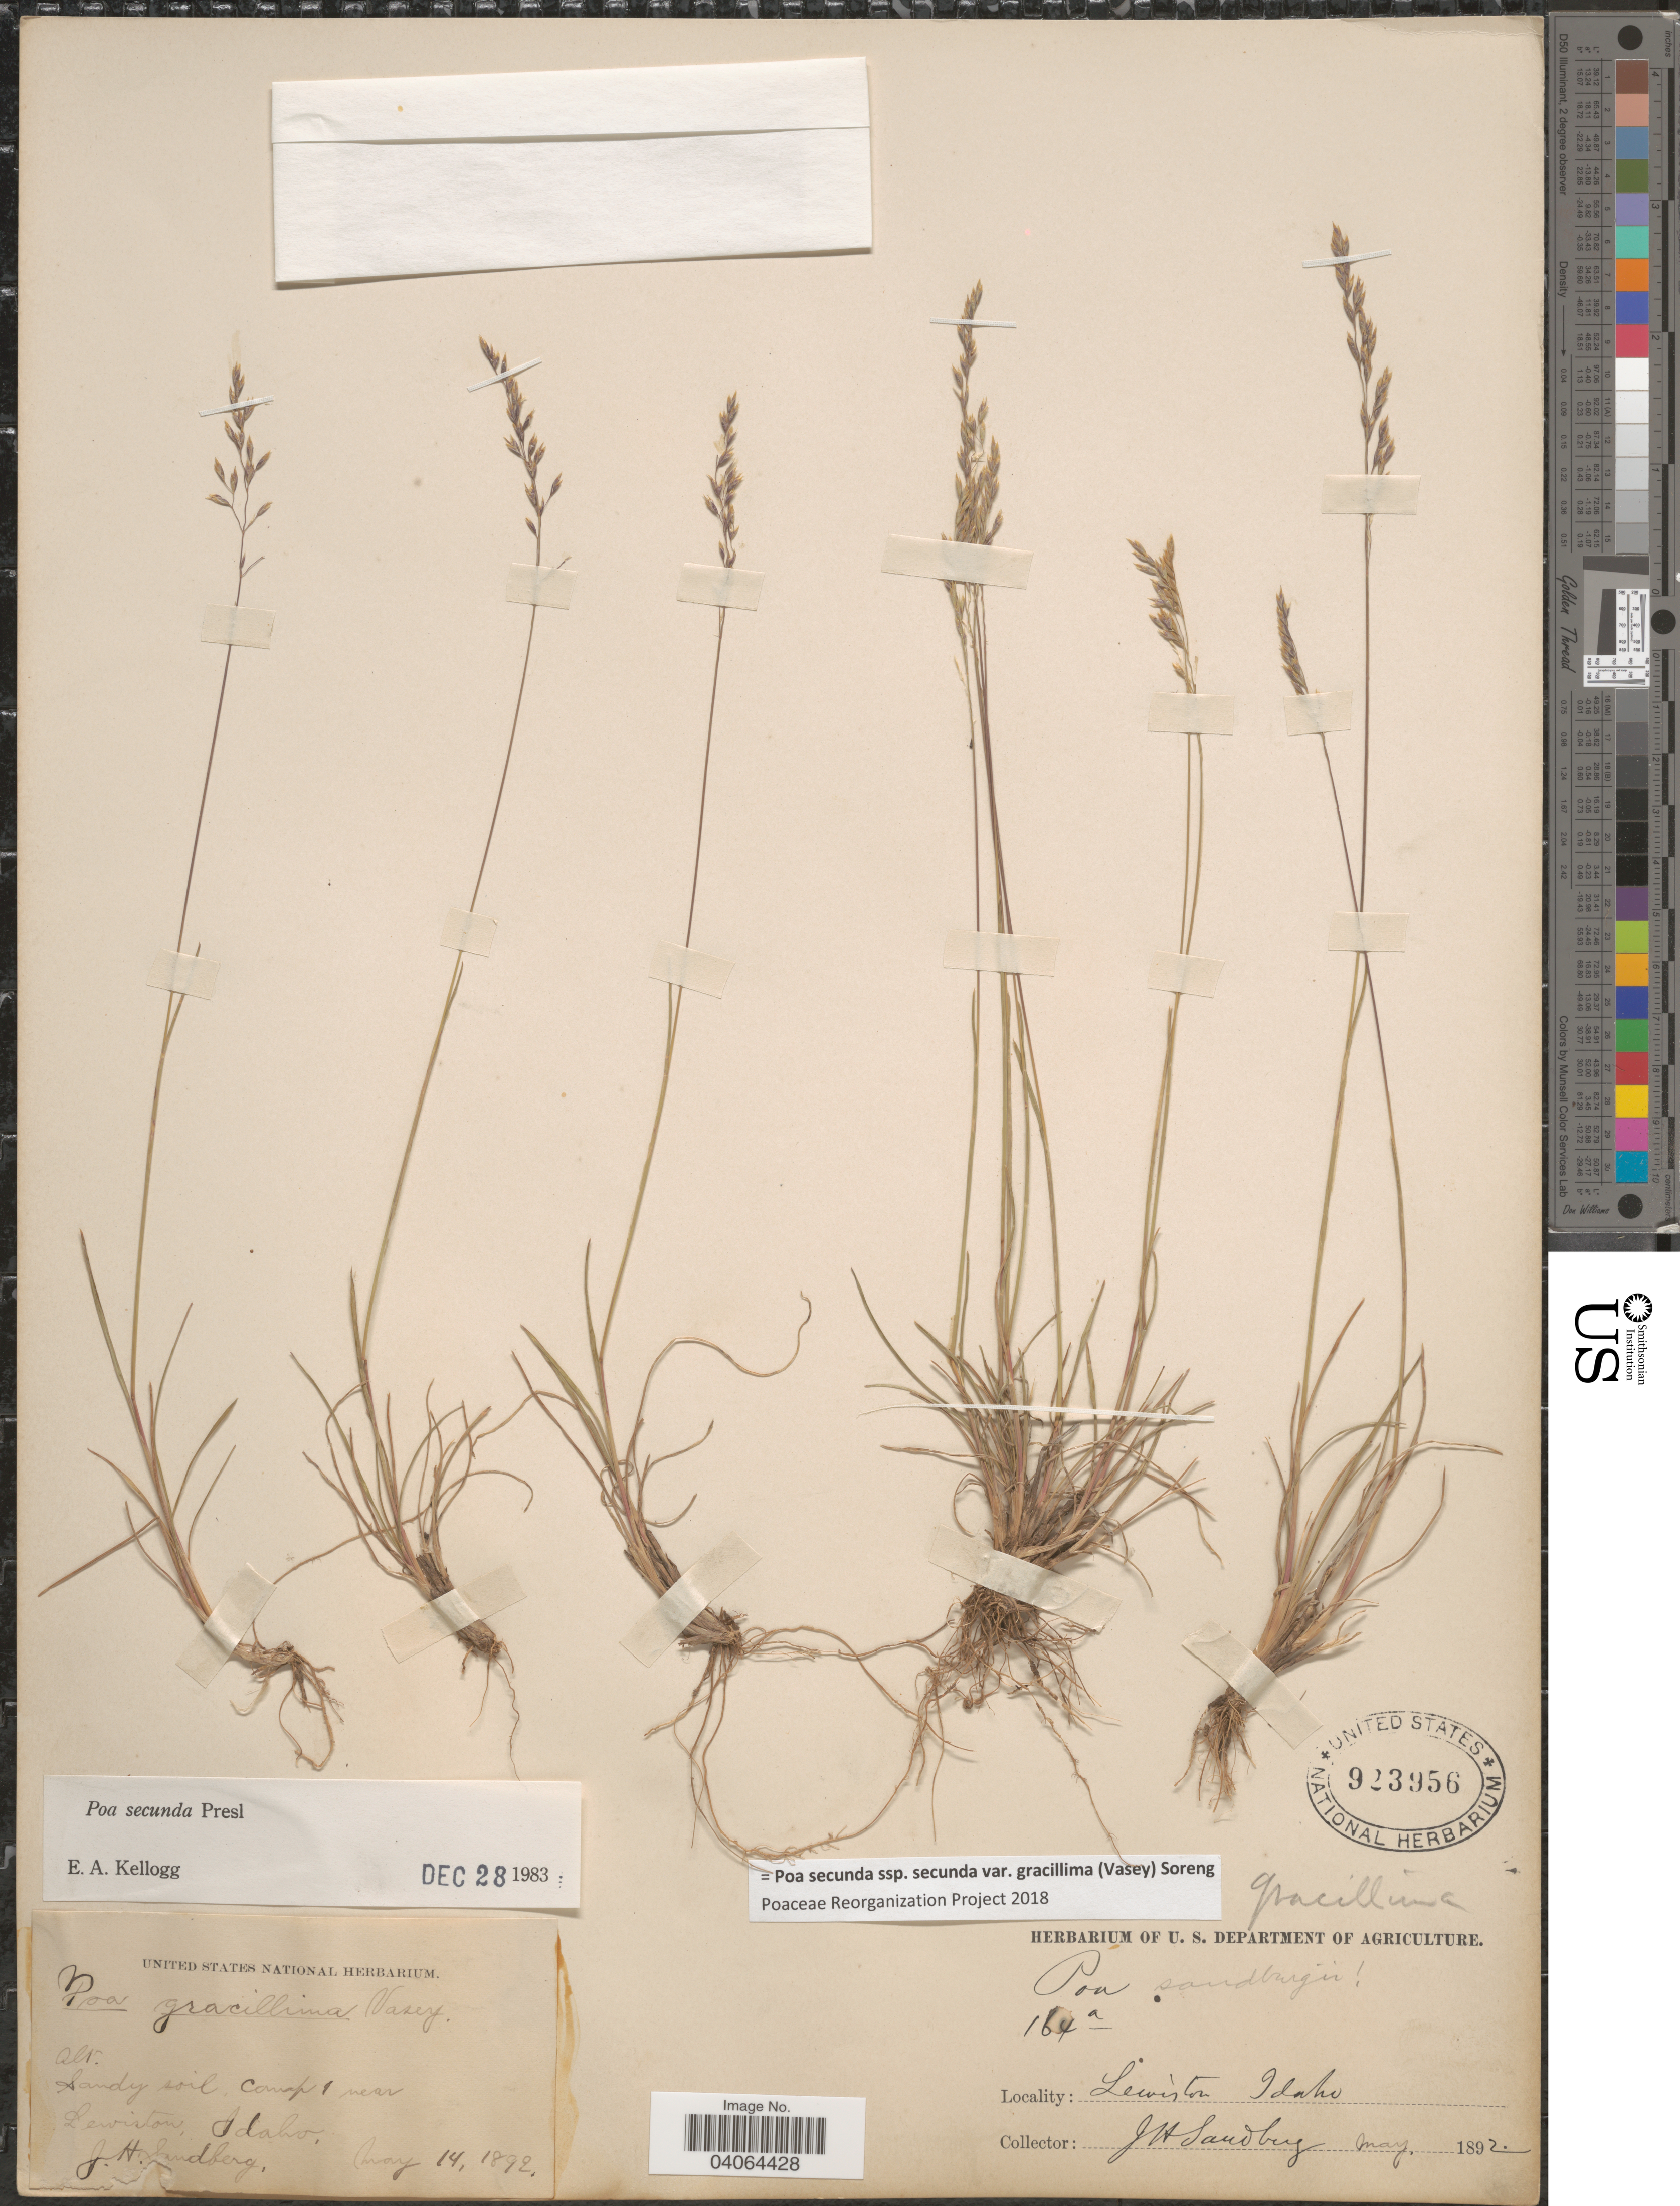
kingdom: Plantae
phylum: Tracheophyta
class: Liliopsida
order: Poales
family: Poaceae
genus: Poa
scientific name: Poa secunda subsp. secunda var. gracillima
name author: (Vasey) Soreng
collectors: J. H. Sandberg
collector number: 164a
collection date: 1892-05-14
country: United States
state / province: Idaho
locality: Sandy soil camps near Lewiston.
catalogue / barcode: US 923956